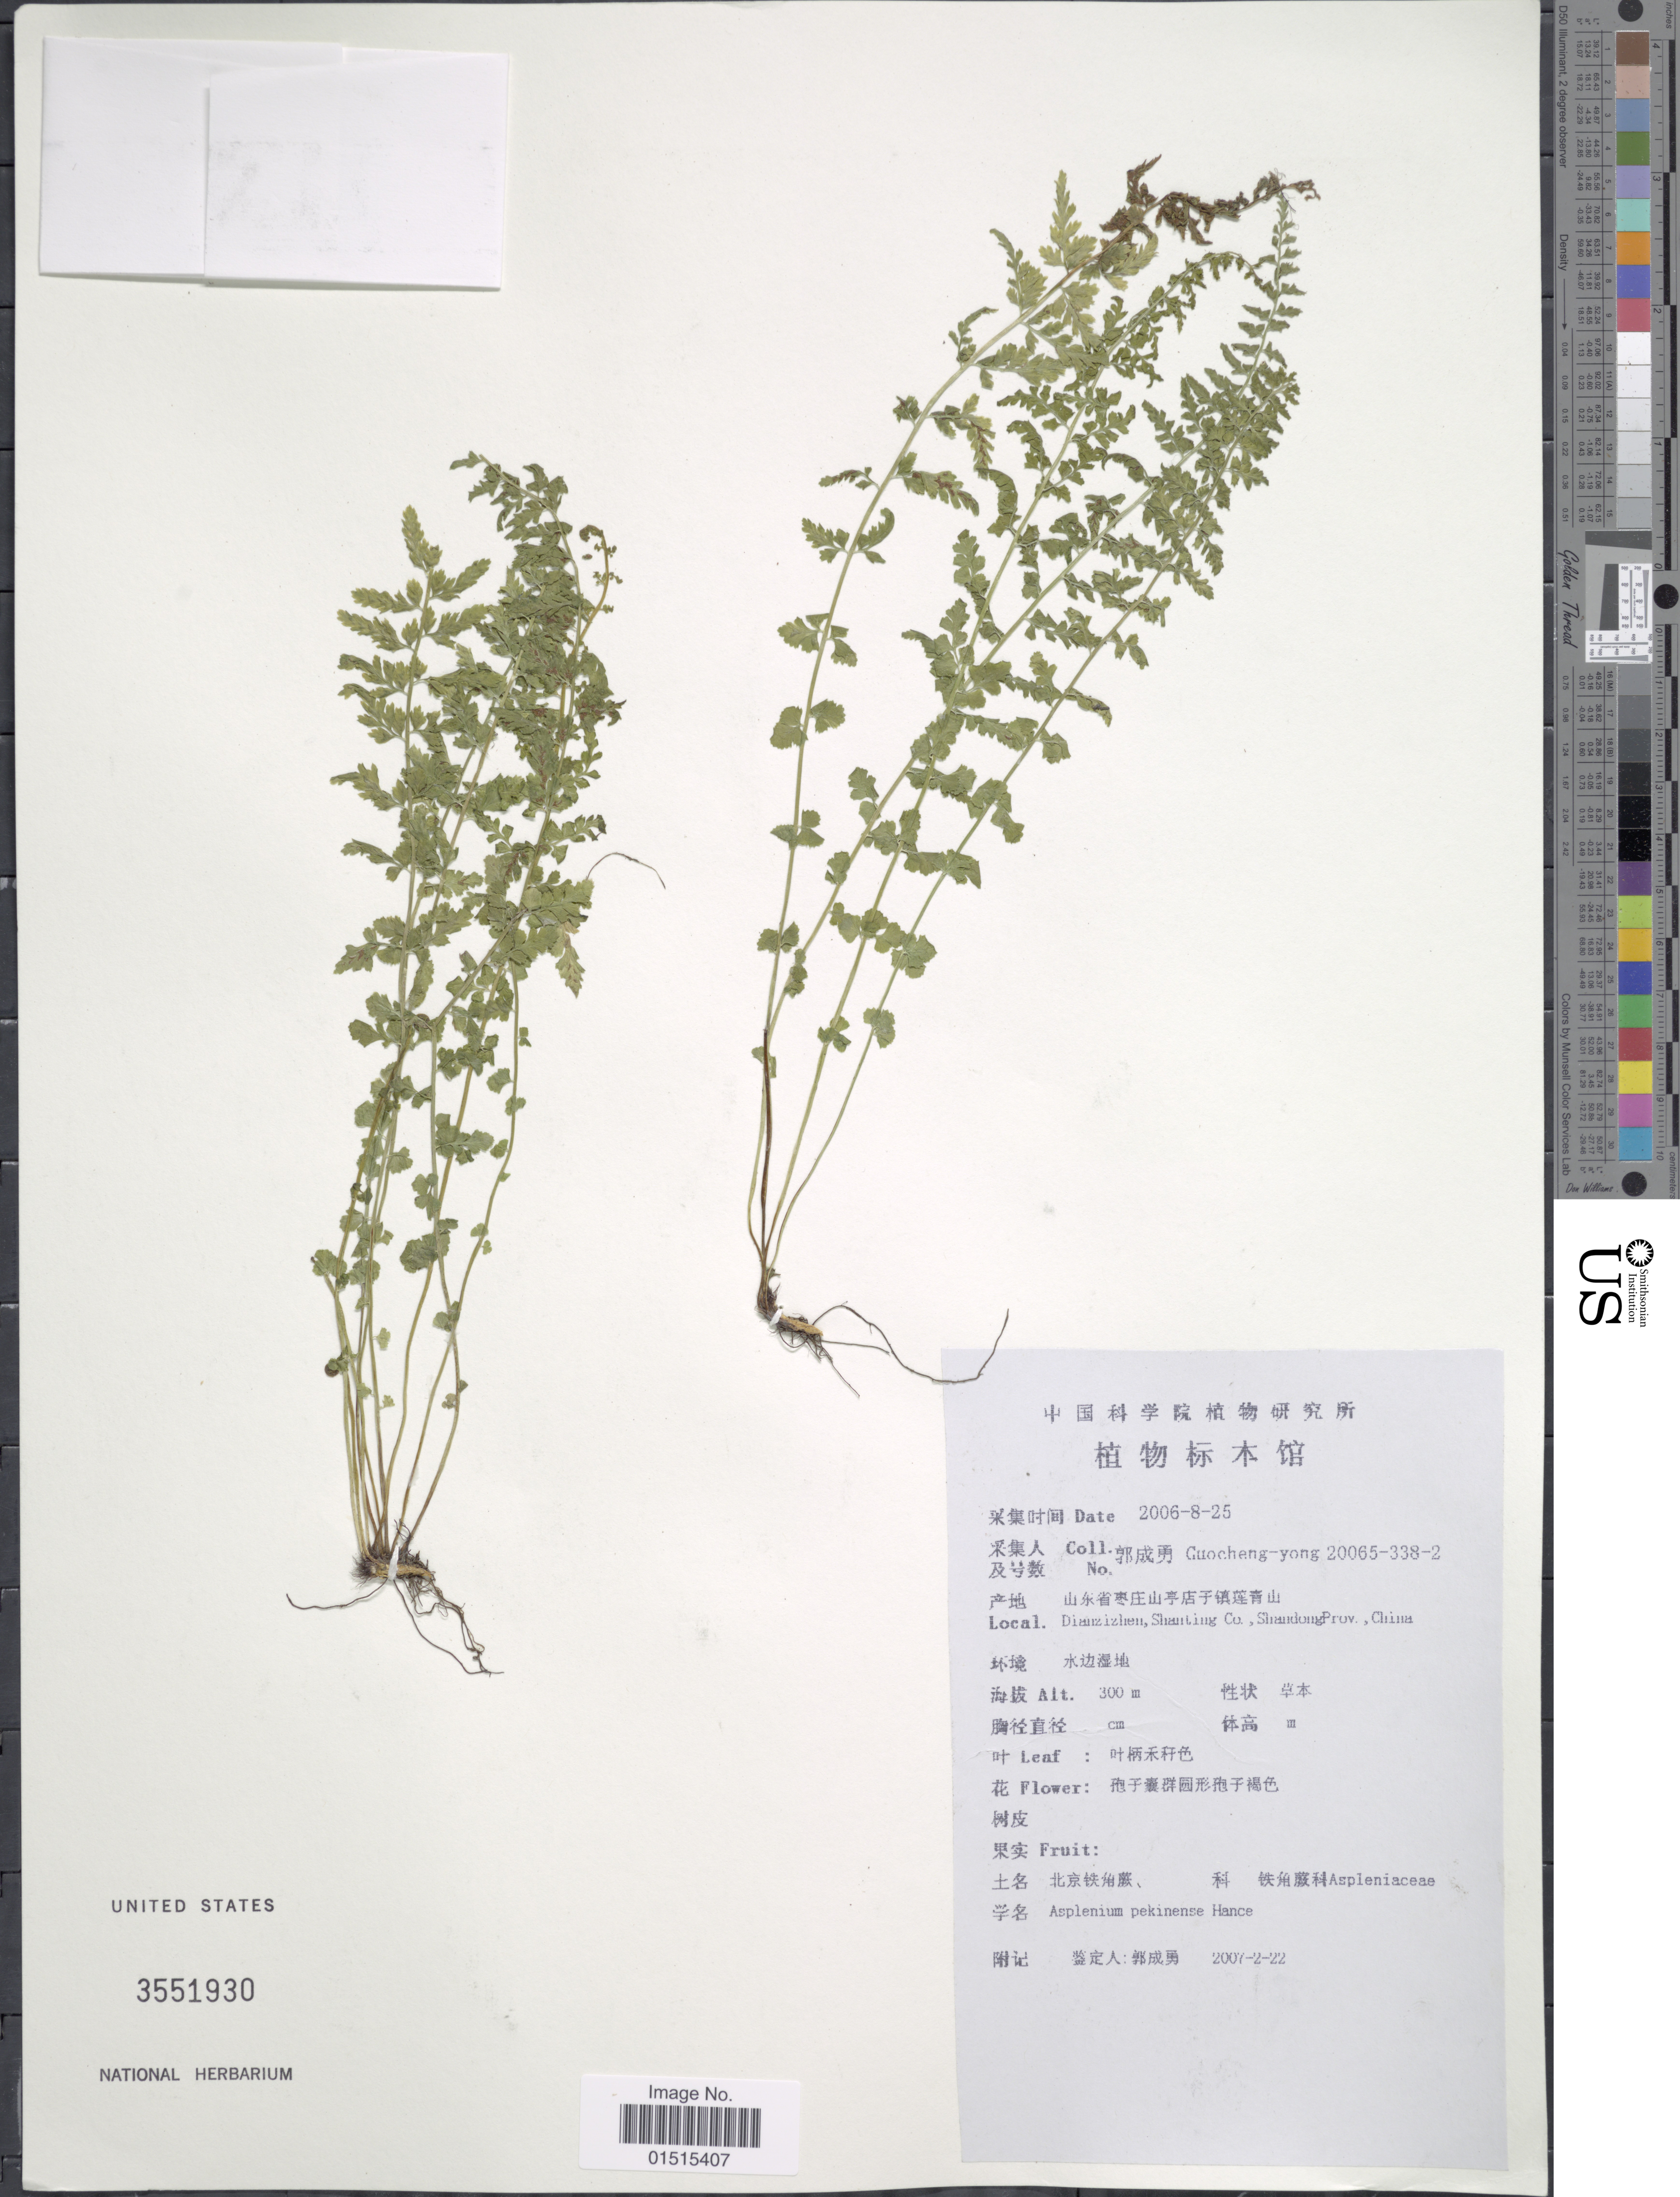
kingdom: Plantae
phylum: Tracheophyta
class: Polypodiopsida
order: Polypodiales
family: Aspleniaceae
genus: Asplenium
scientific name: Asplenium pekinense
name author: Hance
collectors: Goucheng-yong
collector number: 20065-338-2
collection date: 2006-08-25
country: China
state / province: Shandong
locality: Dianzizhen, Shanting Co.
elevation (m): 300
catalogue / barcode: US 3551930